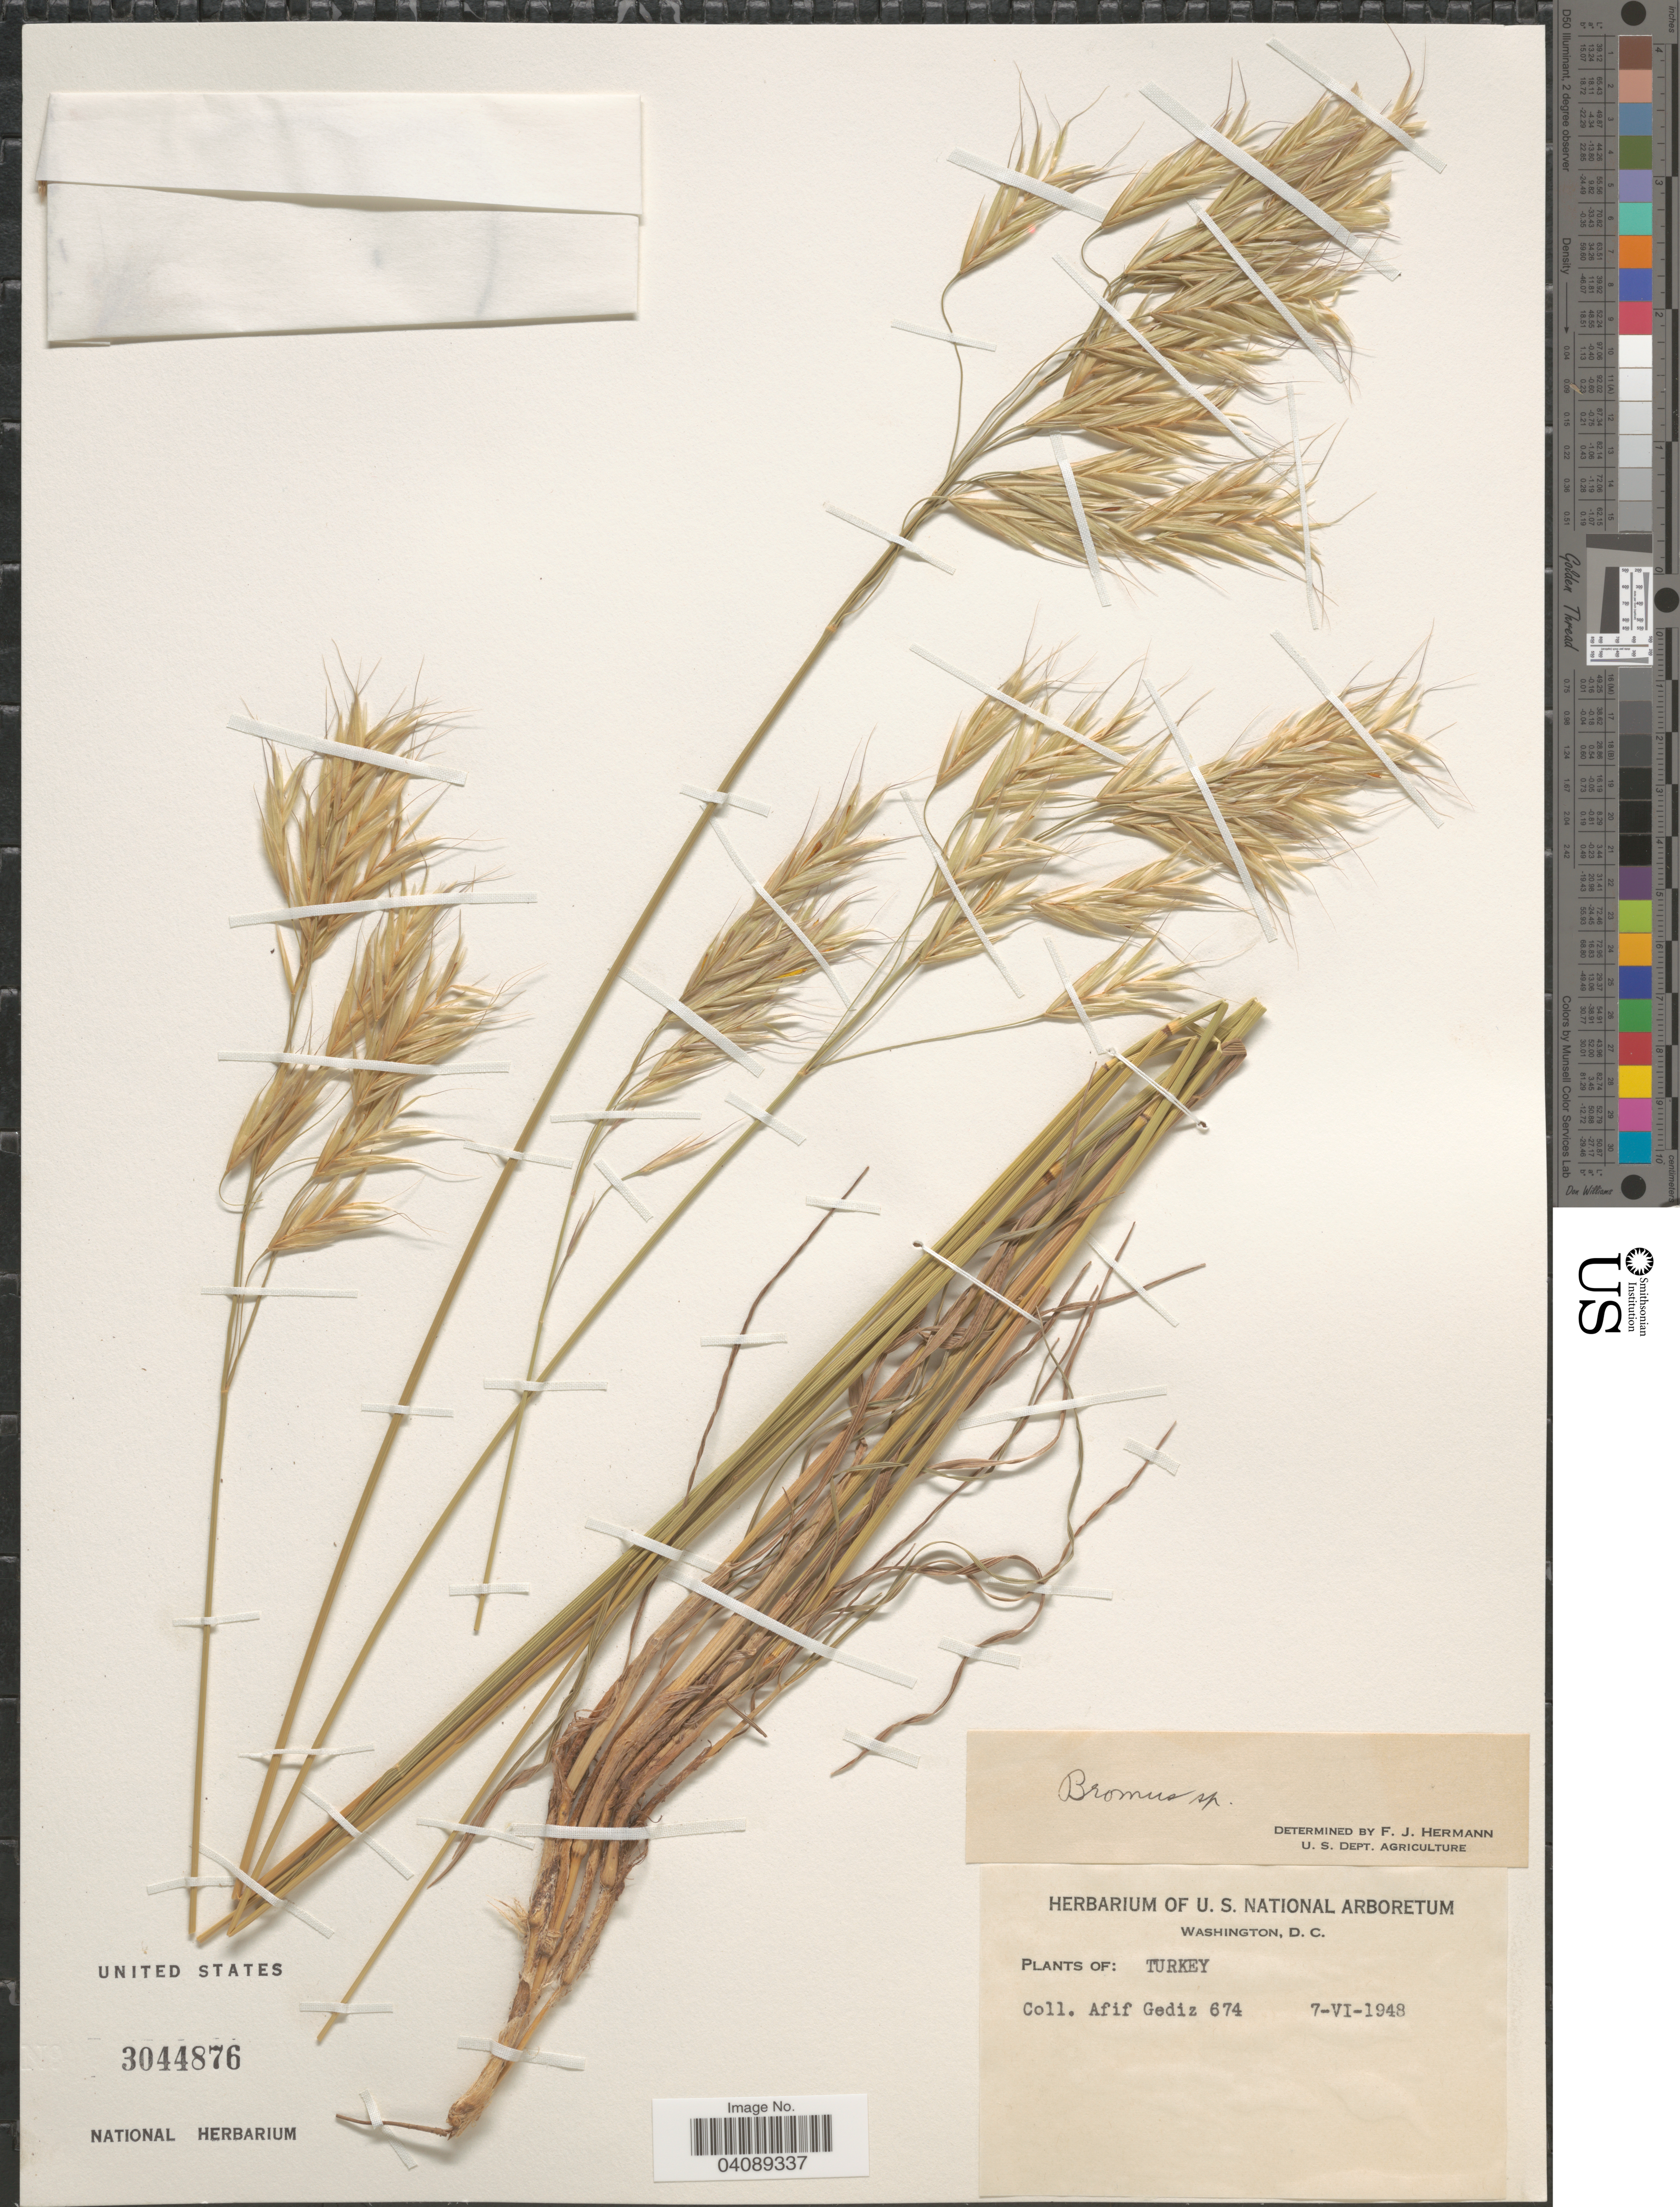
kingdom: Plantae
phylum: Tracheophyta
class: Liliopsida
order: Poales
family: Poaceae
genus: Bromus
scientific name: Bromus sp.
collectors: A. Gediz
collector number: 674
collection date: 1948-06-07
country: Turkey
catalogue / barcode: US 3044876